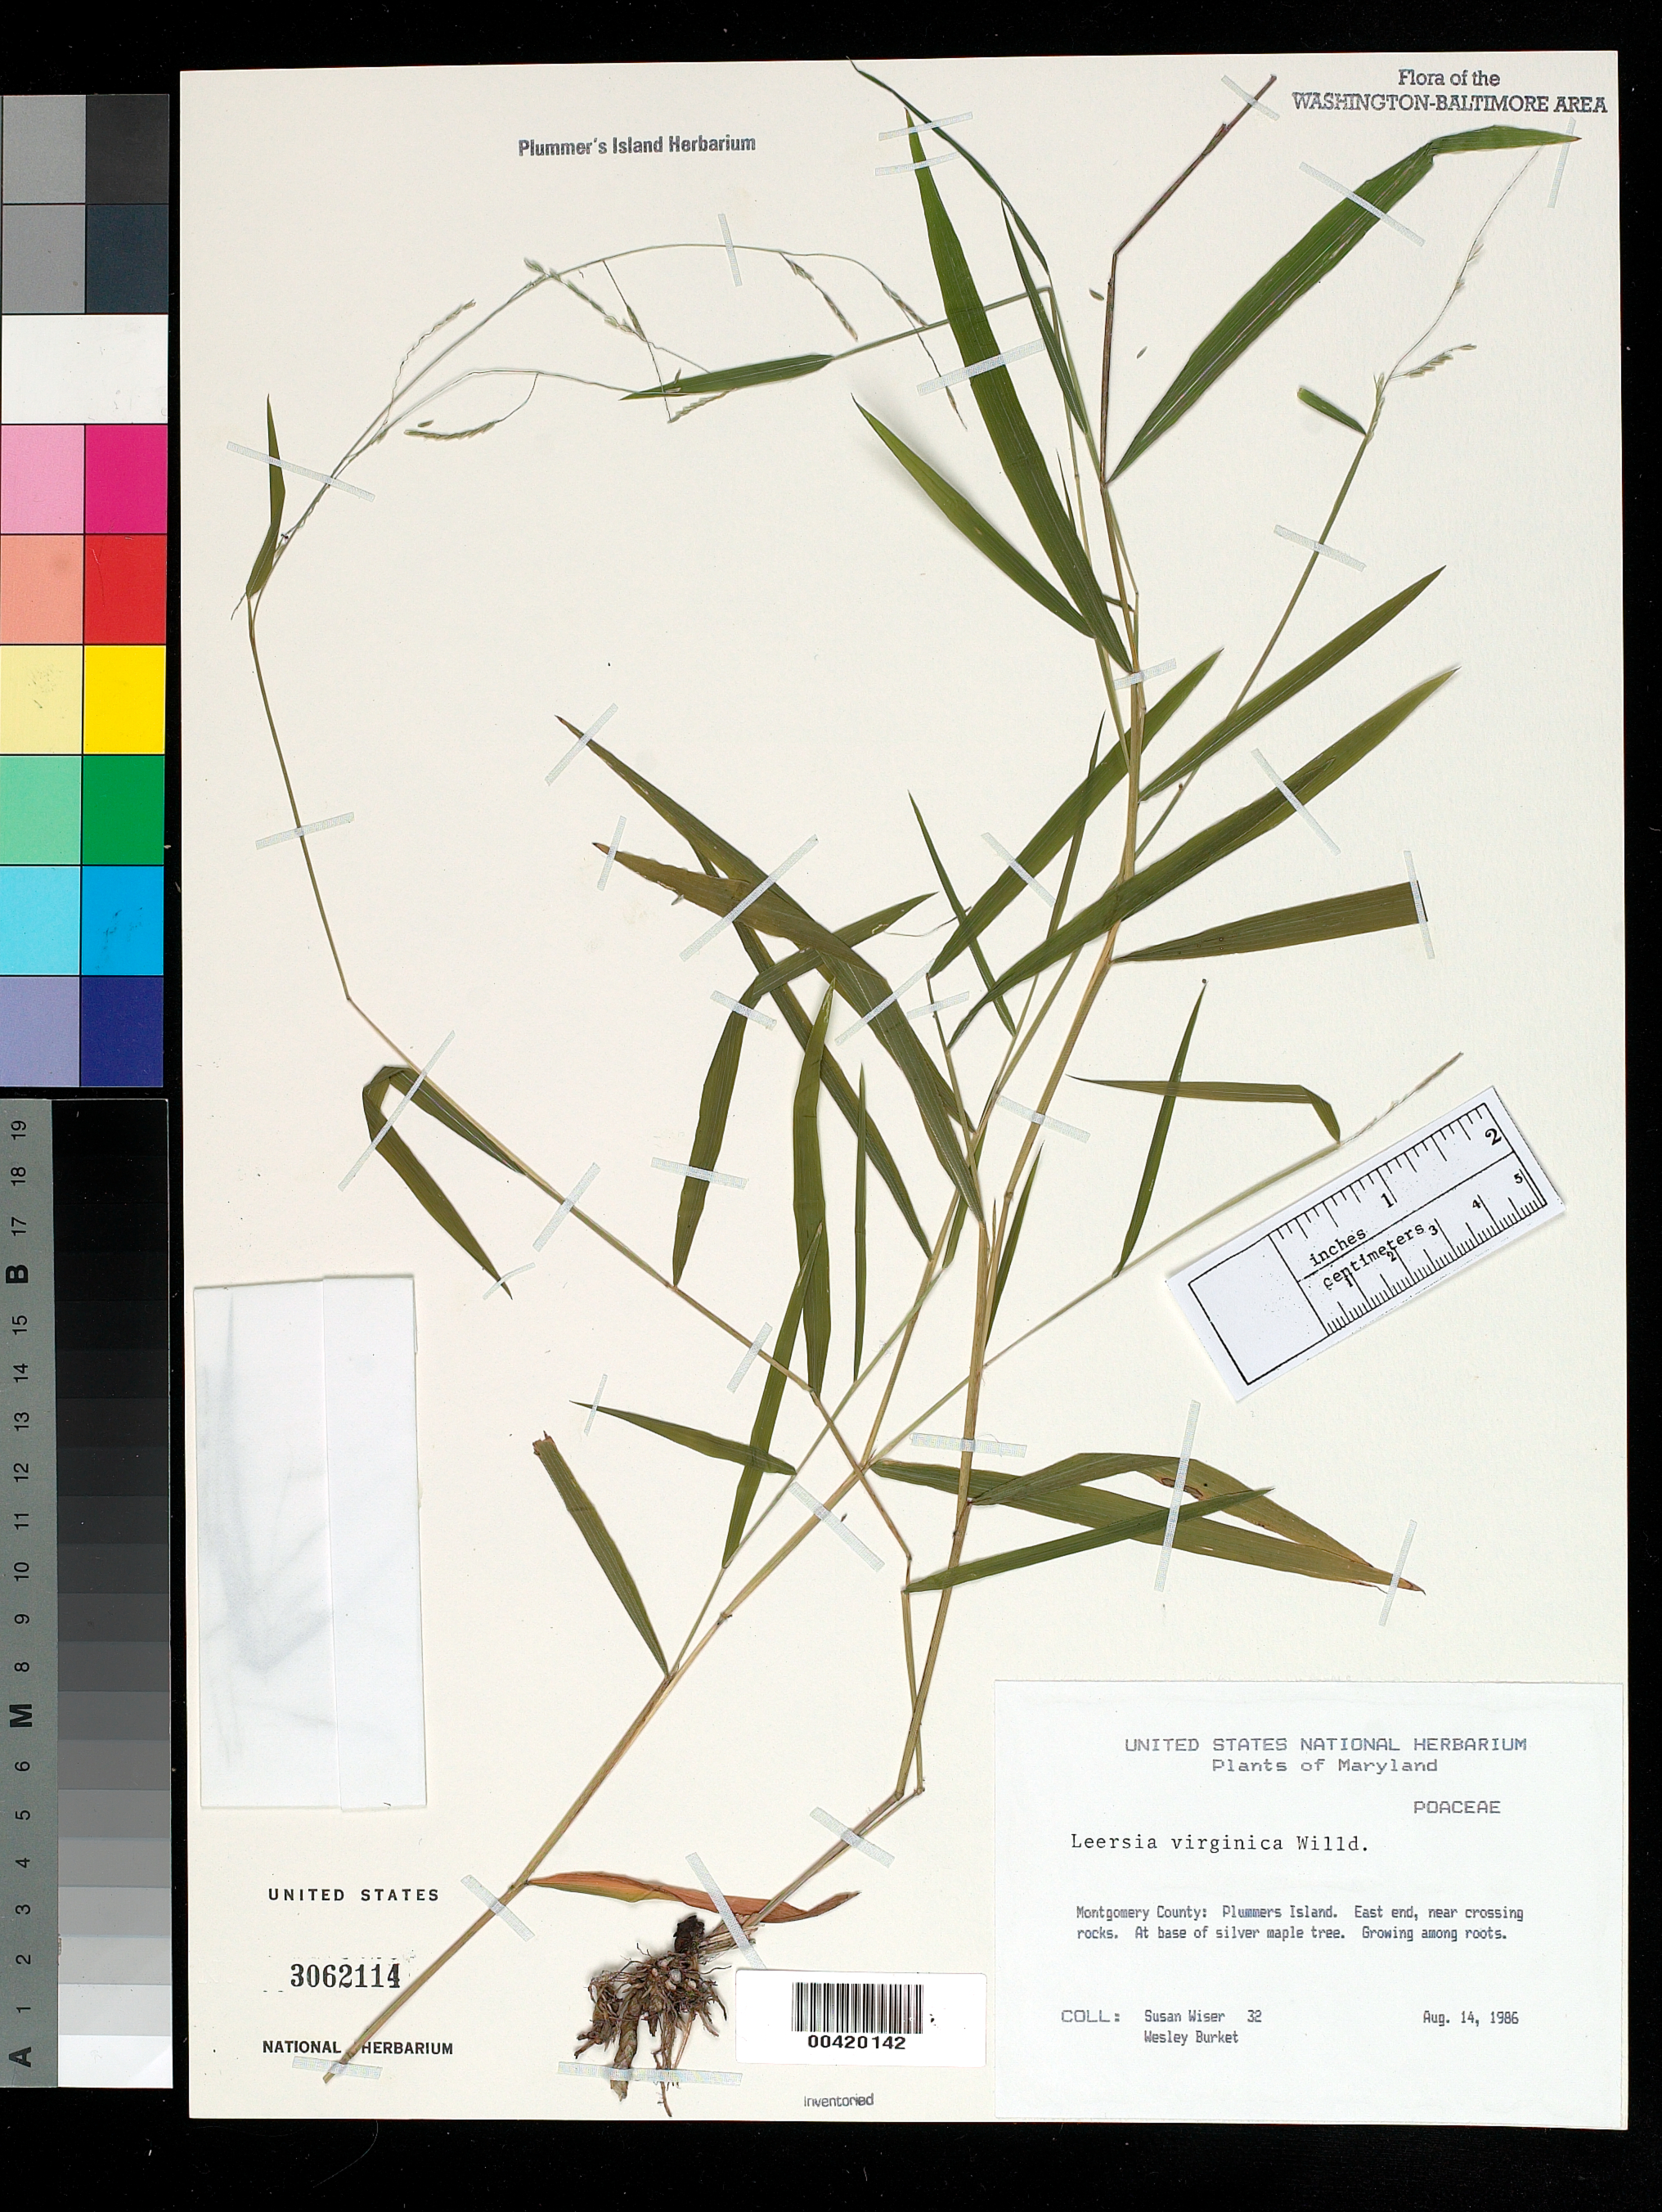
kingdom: Plantae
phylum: Tracheophyta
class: Liliopsida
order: Poales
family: Poaceae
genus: Leersia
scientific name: Leersia virginica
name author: Willd.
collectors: S. Wiser & W. Burket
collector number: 32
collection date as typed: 14 Aug 1986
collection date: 1986-08-14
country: United States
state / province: Maryland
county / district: Montgomery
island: Plummers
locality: Plummer's Island; east end, near Crossing Rocks. C. & O. Canal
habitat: At base of silver maple tree. Growing among roots.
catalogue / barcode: US 3062114